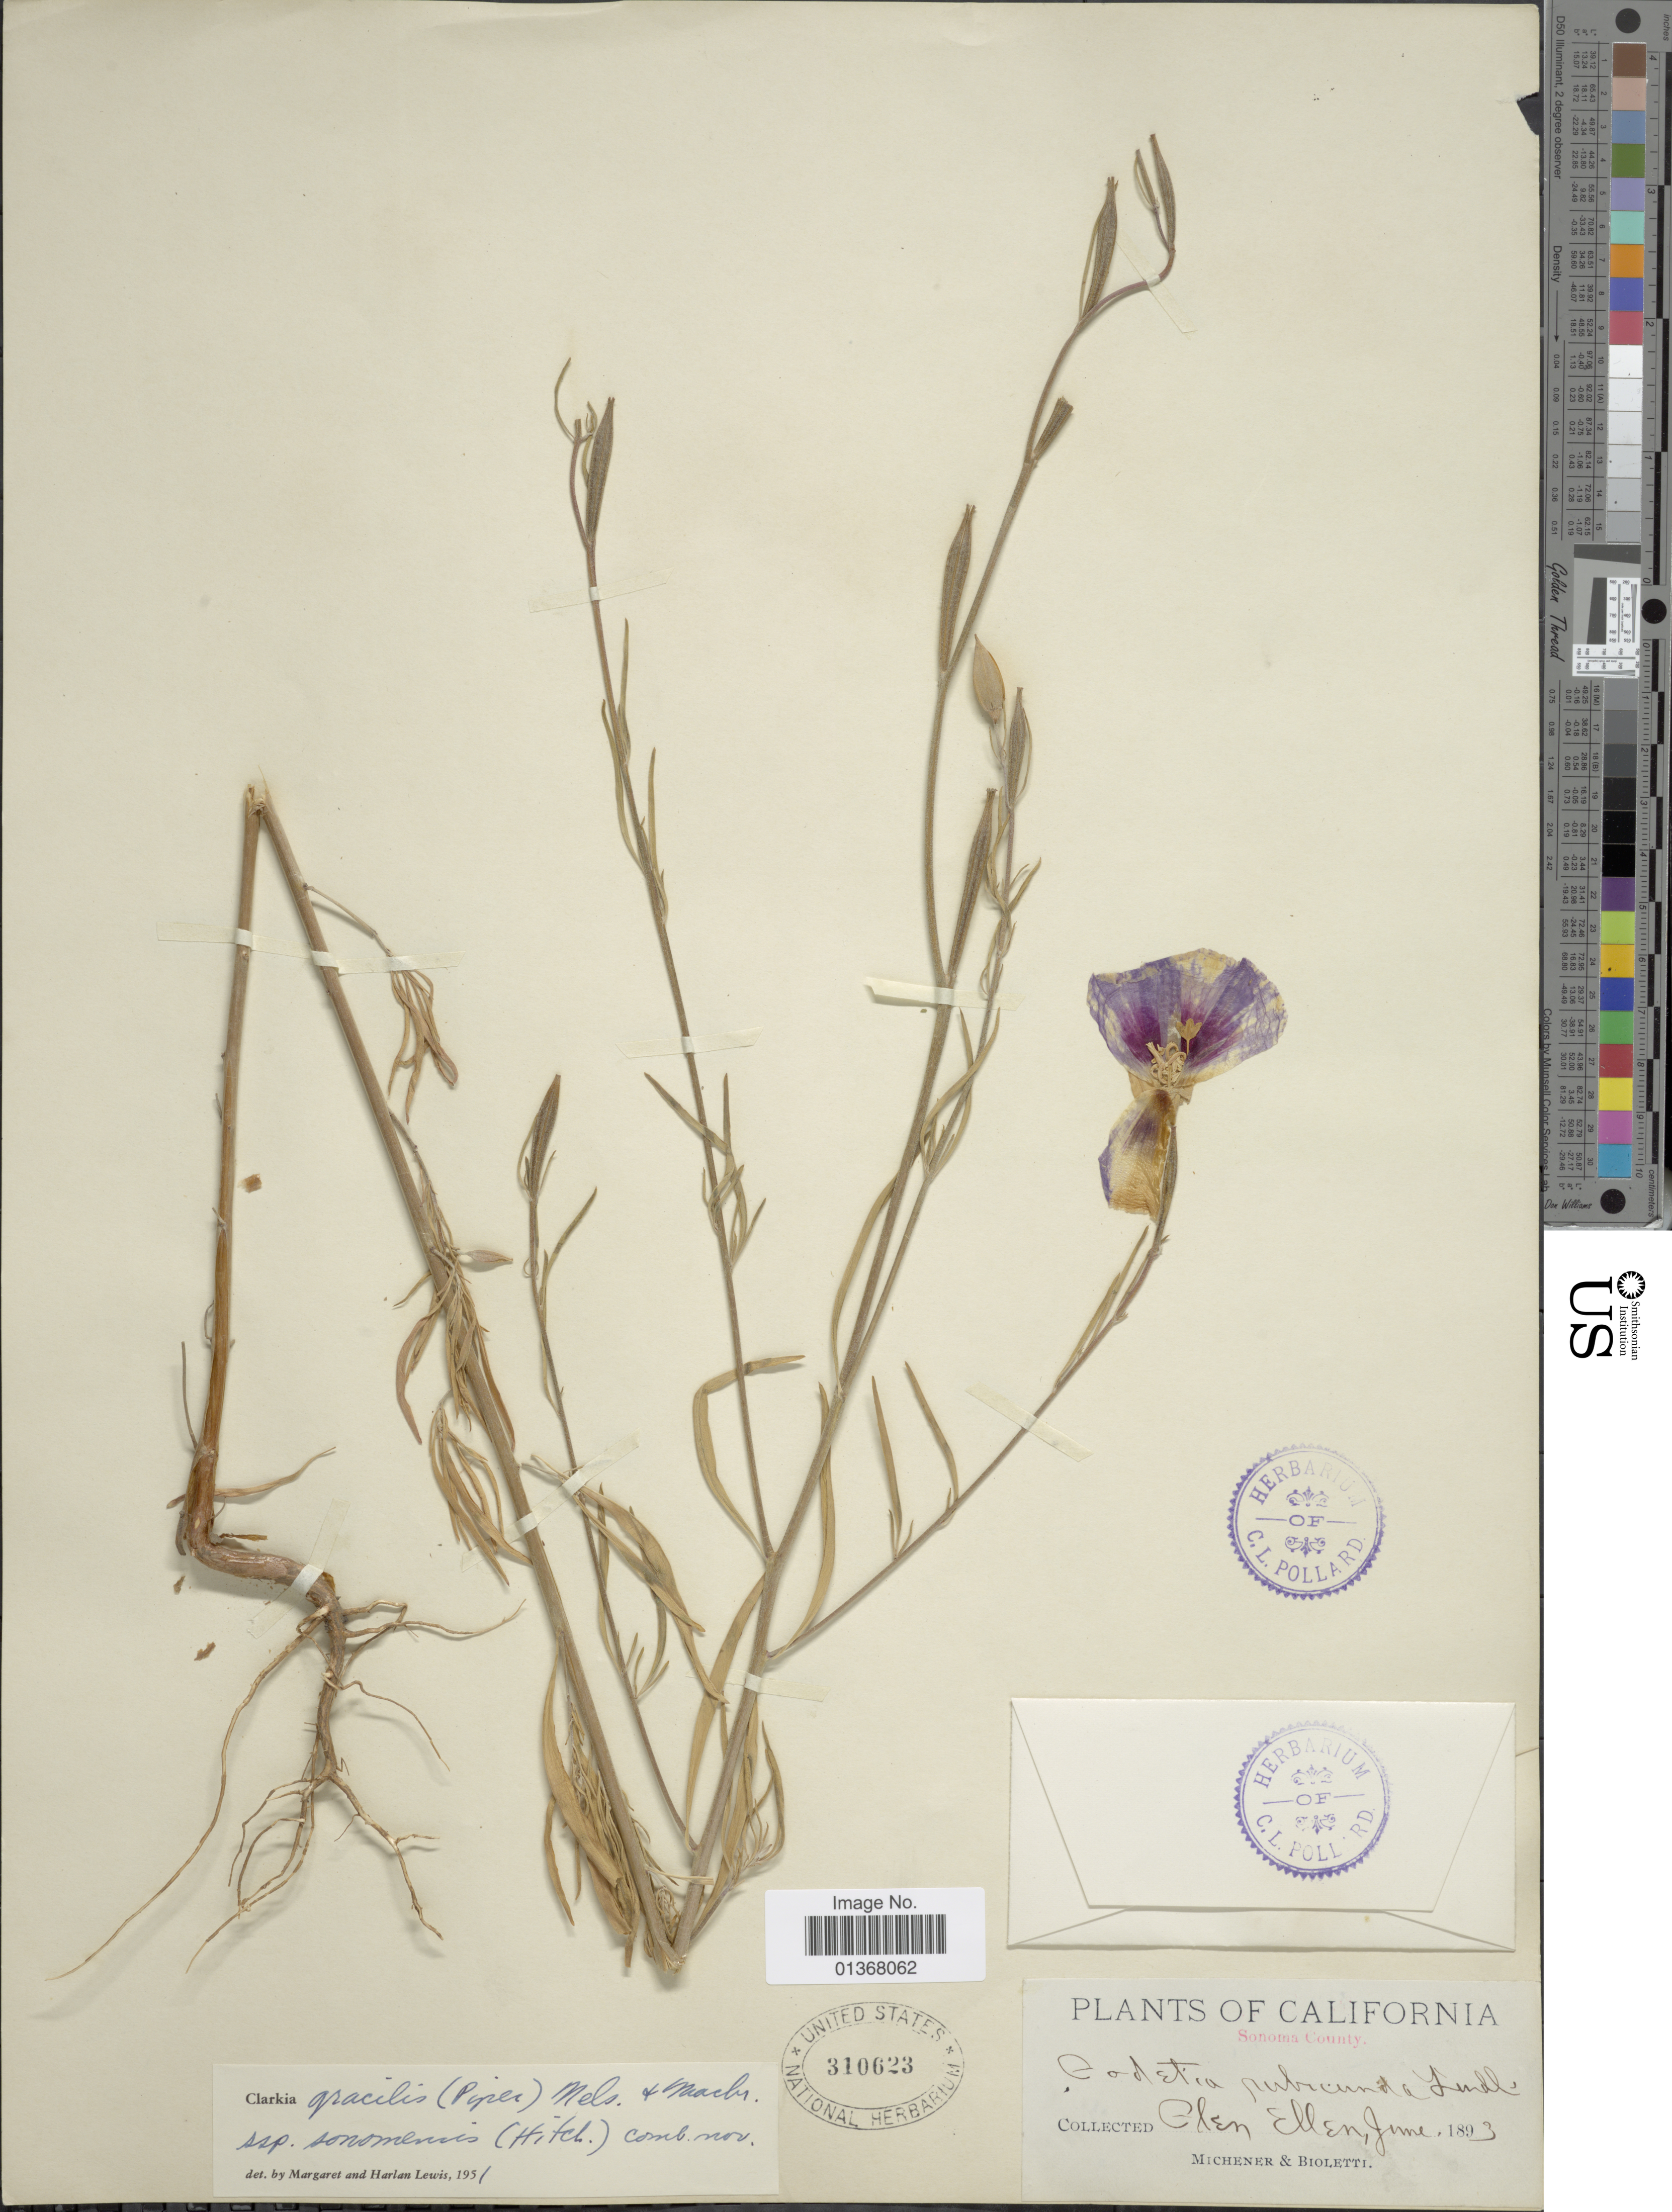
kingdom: Plantae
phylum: Tracheophyta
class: Magnoliopsida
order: Myrtales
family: Onagraceae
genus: Clarkia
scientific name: Clarkia gracilis subsp. sonomensis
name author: (C.L. Hitchc.) F. H. Lewis & M.E. Lewis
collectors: -. Michener & -- Bioletti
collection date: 1893-06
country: United States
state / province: California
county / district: Sonoma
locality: Sonoma County, Glen Ellen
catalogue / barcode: US 310623